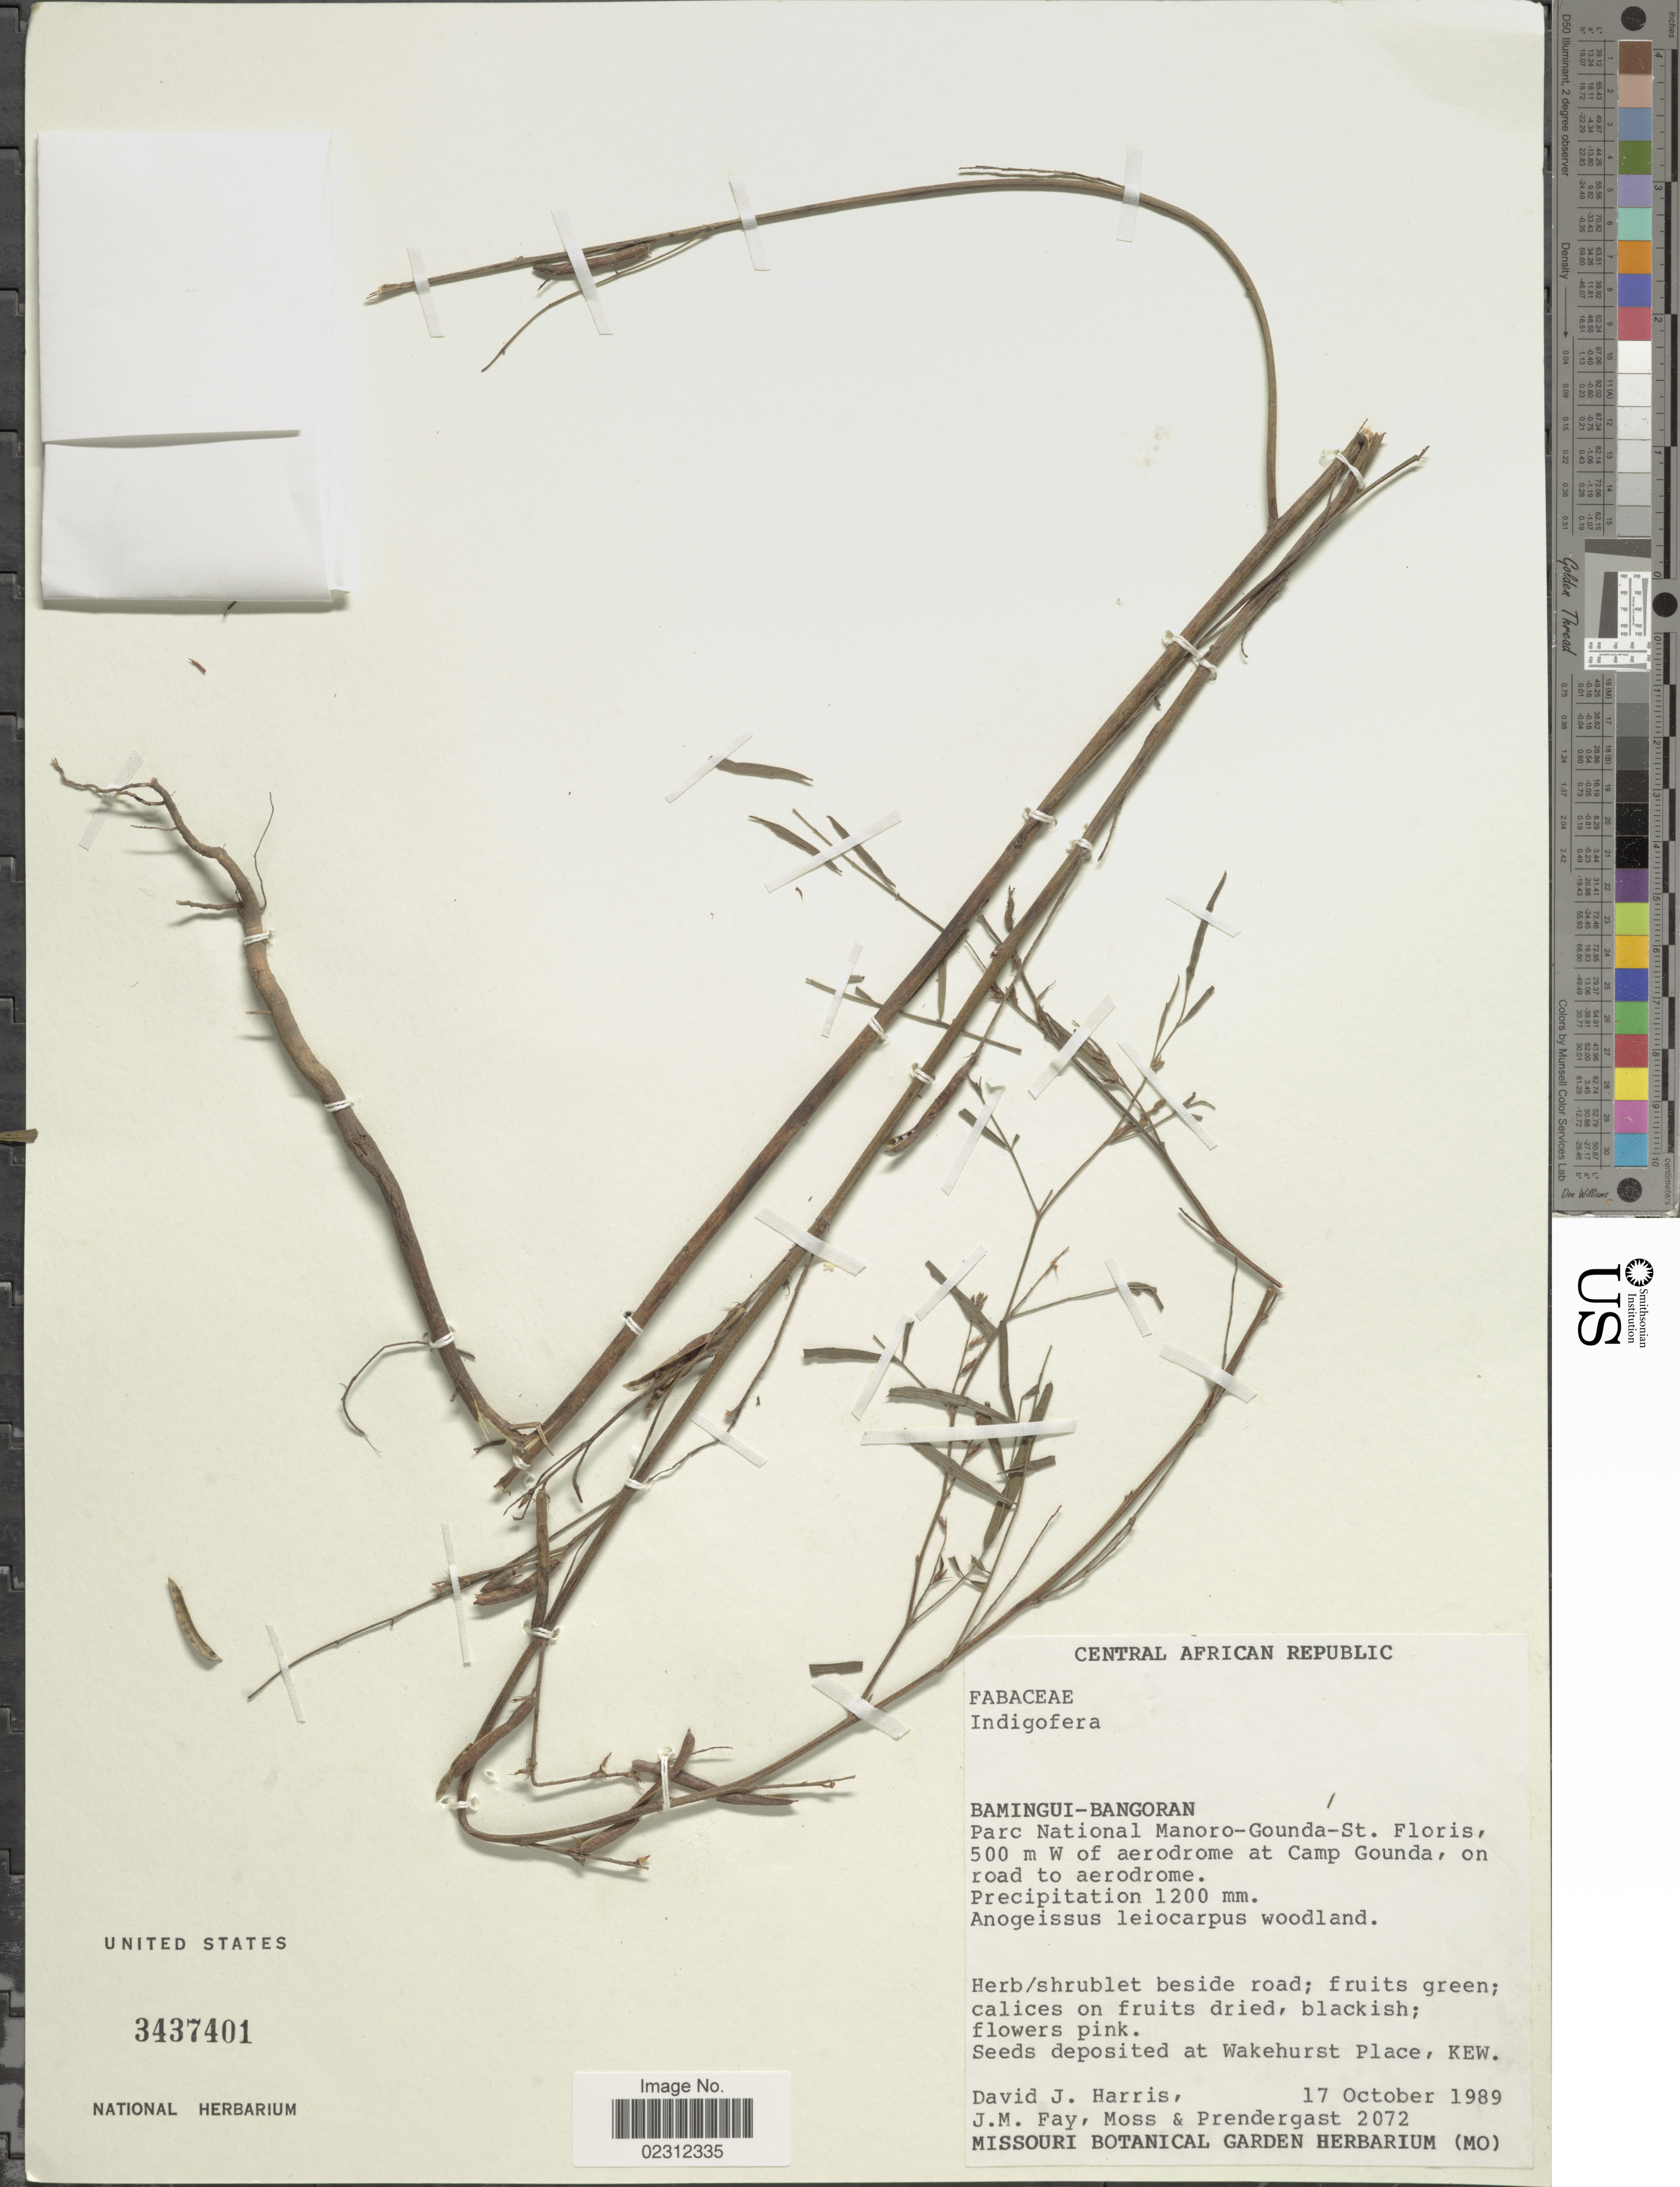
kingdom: Plantae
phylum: Tracheophyta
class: Magnoliopsida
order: Fabales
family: Fabaceae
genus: Indigofera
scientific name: Indigofera sp.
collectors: D. J. Harris, J. M. Fay, M. B. Moss & Prendergast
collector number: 2072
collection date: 1989-10-17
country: Central African Republic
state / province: Bamingui-Bangoran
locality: Parc National Manoro-Gounda-St. Floris, 500 m W of aerodrome at Camp Gounda, on road to aerodrome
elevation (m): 1200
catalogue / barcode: US 3437401